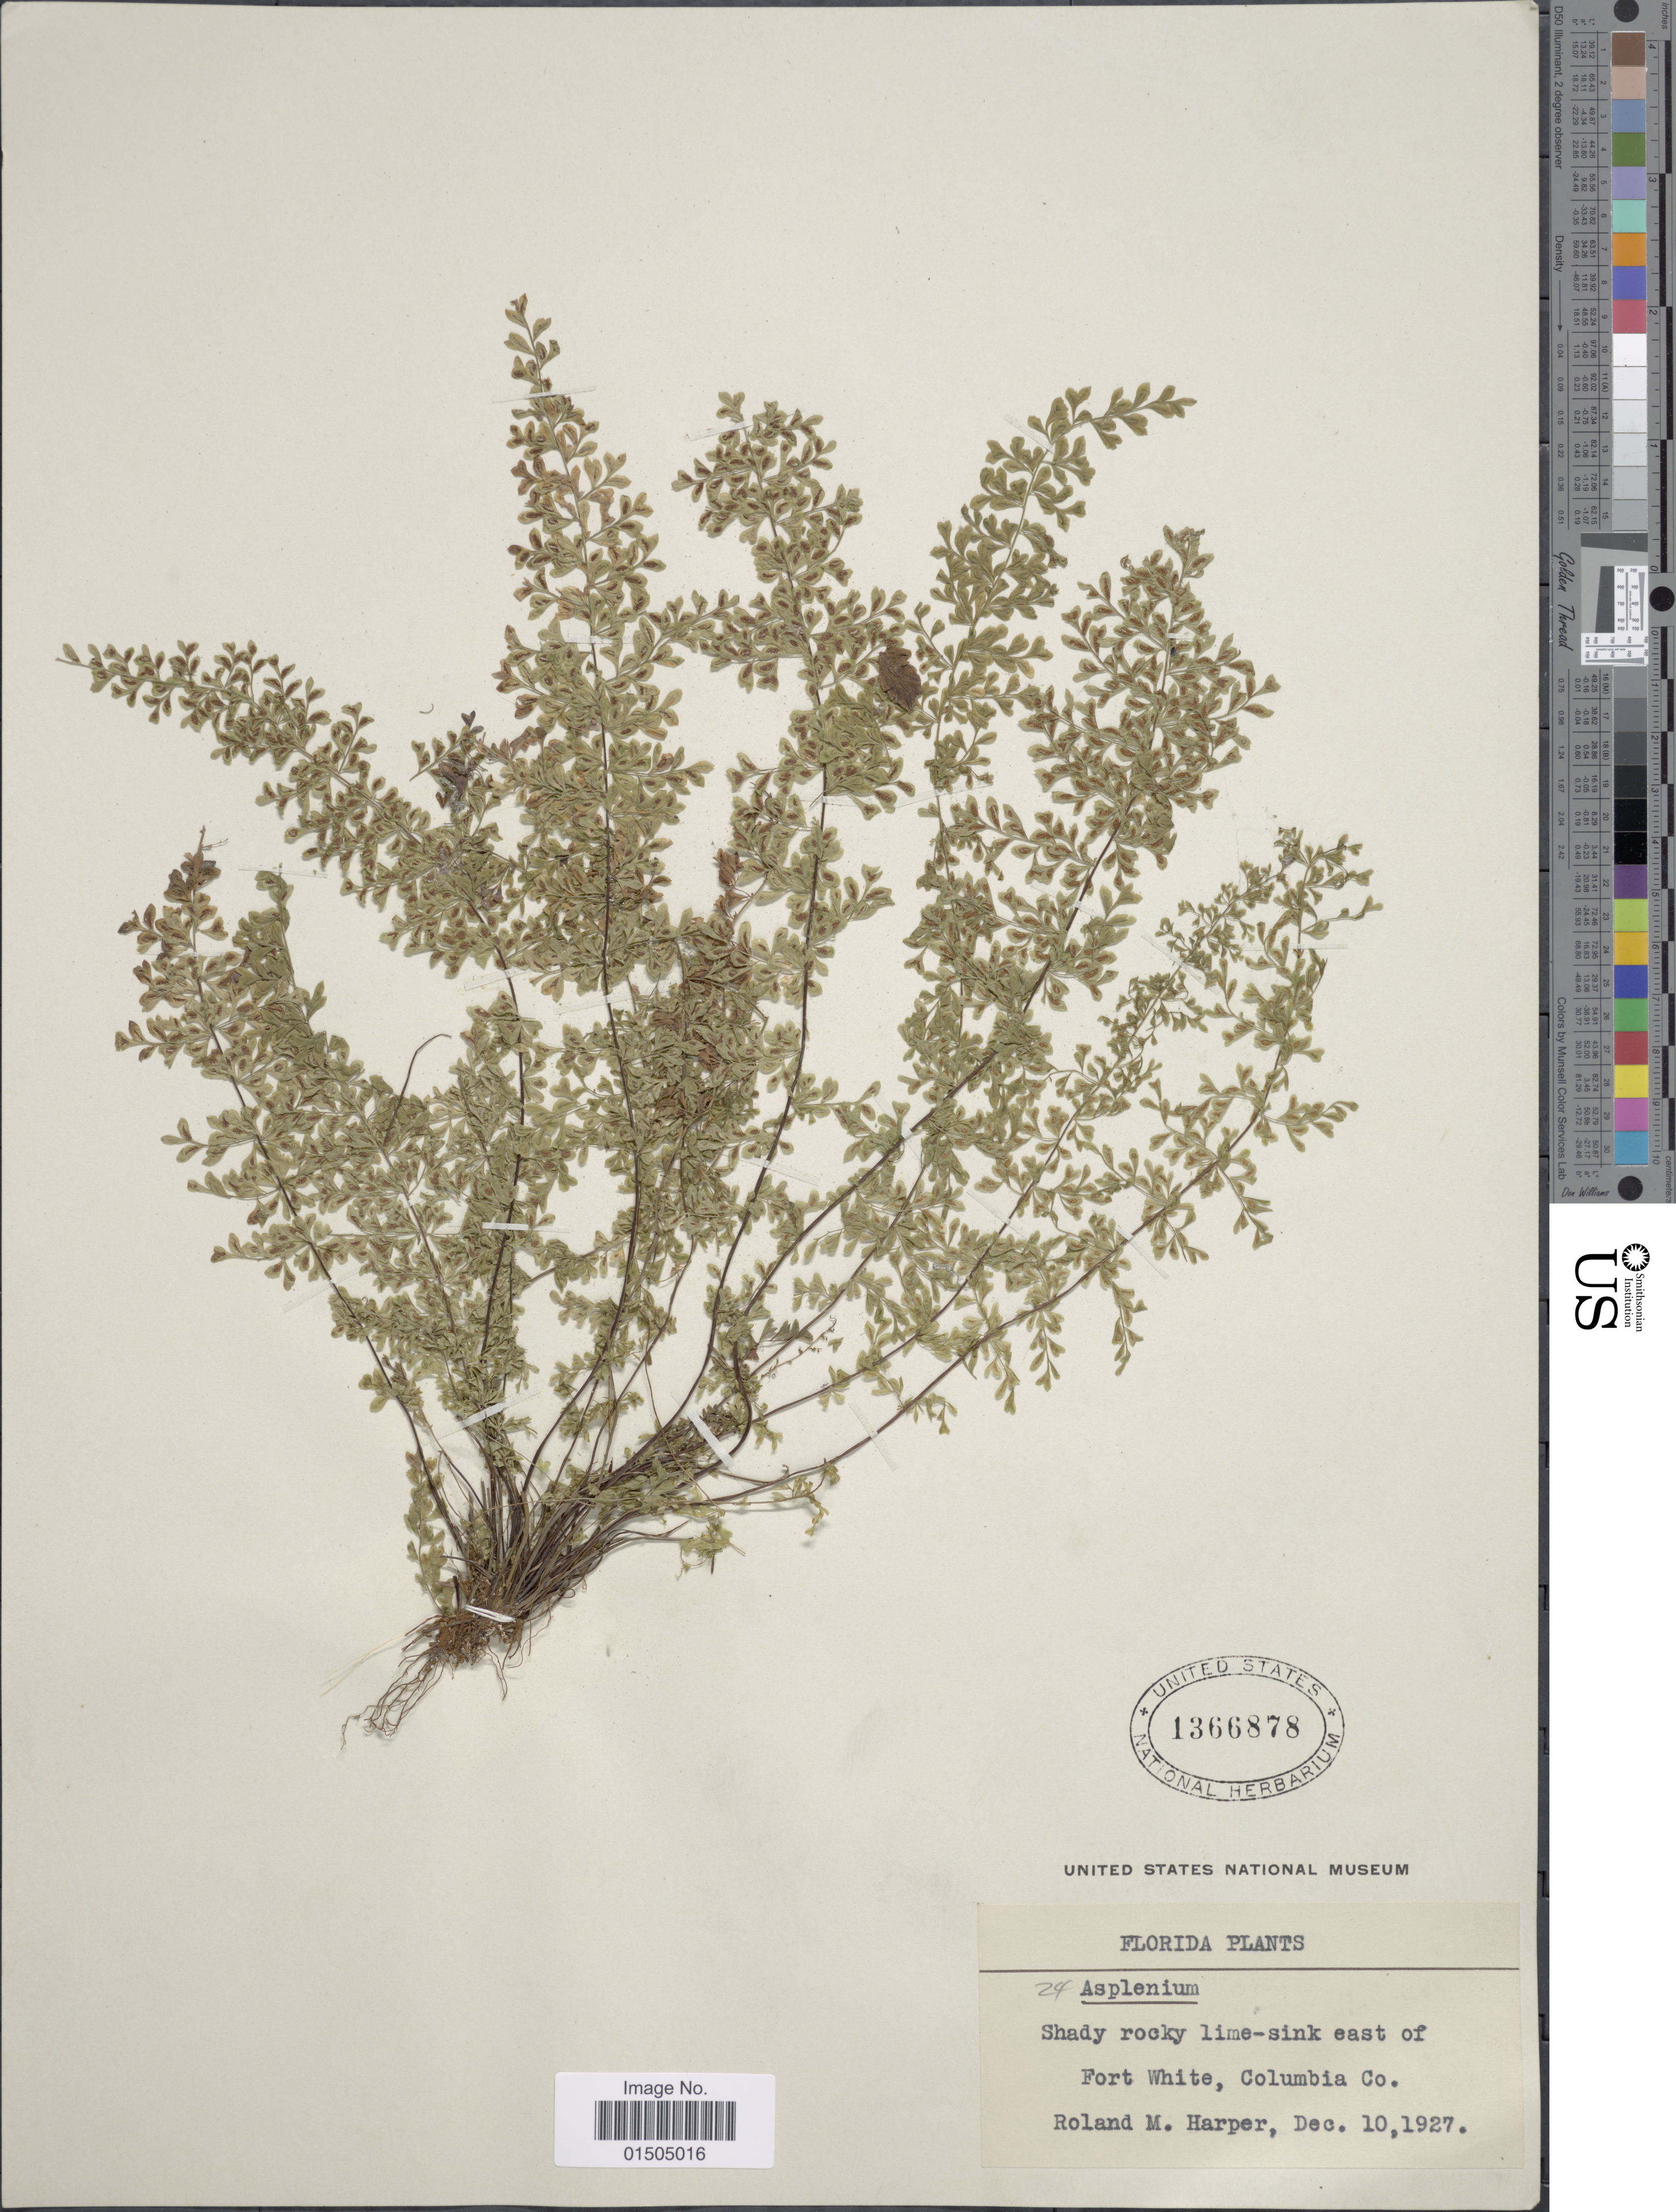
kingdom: Plantae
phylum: Tracheophyta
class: Polypodiopsida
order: Polypodiales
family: Aspleniaceae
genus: Asplenium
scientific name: Asplenium verecundum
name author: Chapm.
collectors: R. M. Harper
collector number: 29*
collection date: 1927-12-10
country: United States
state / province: Florida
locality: Fort White, Columbia Co.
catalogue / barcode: US 1366878